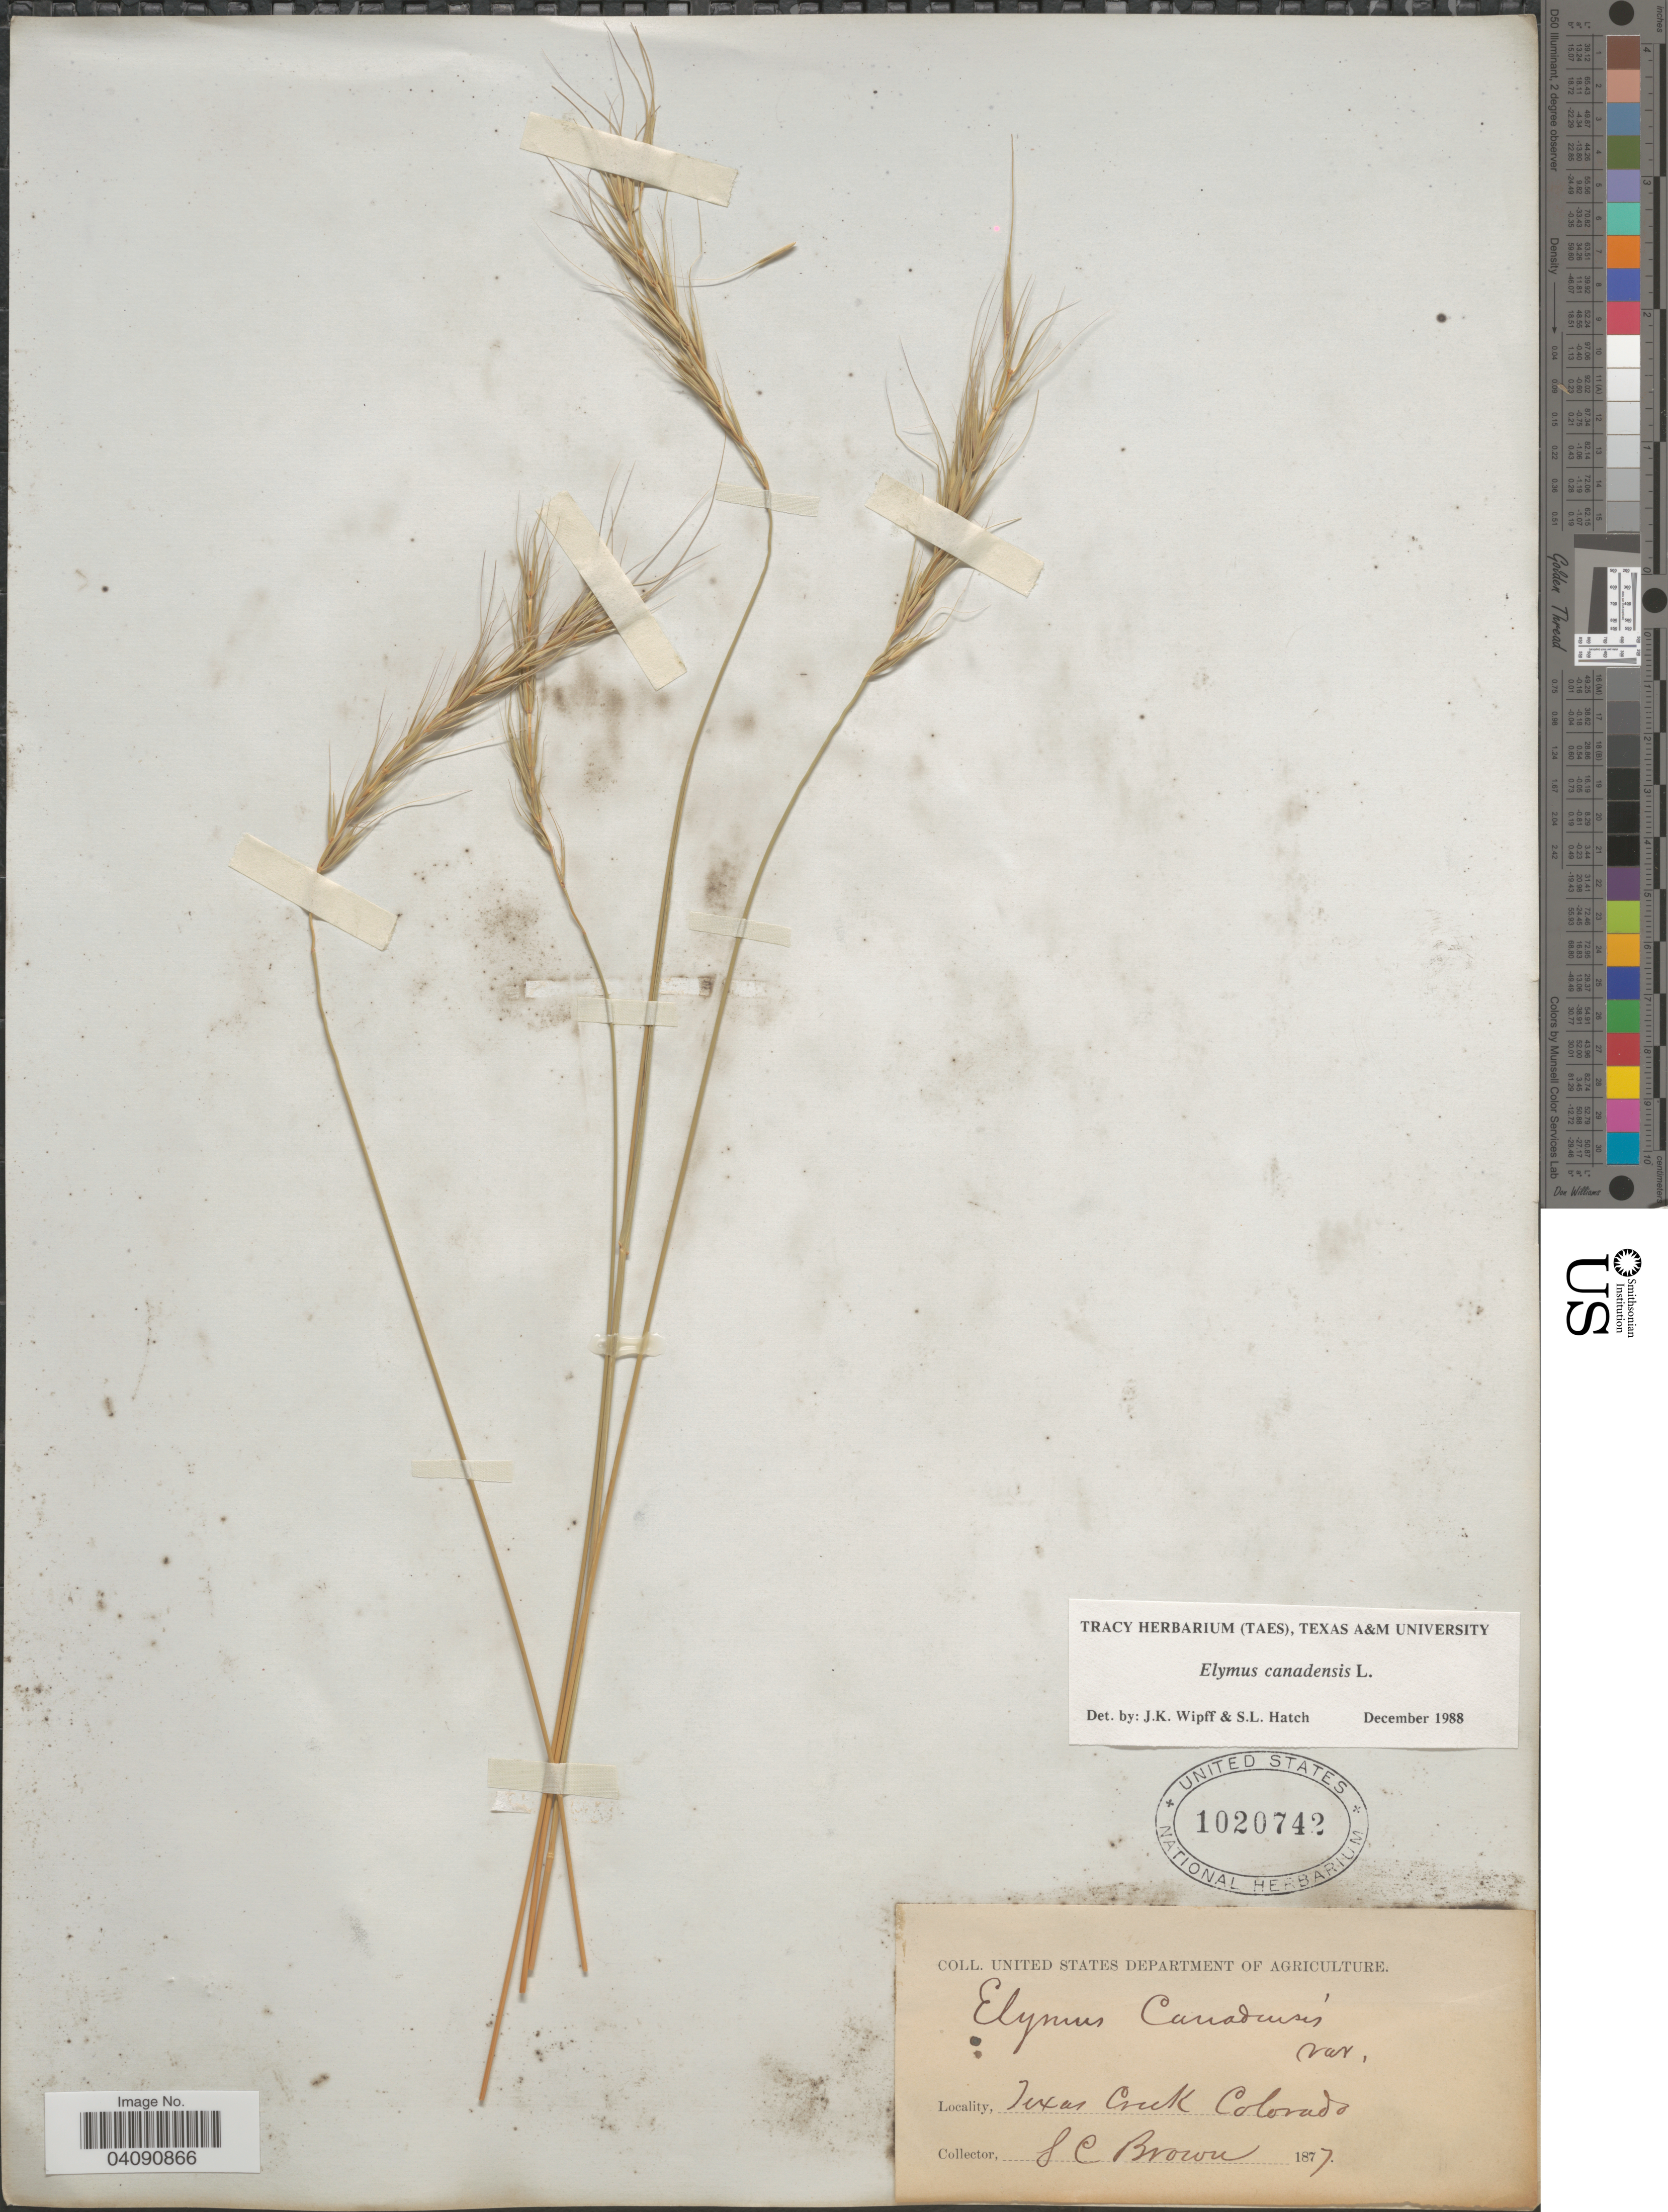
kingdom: Plantae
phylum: Tracheophyta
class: Liliopsida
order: Poales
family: Poaceae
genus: Elymus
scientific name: Elymus canadensis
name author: L.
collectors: S. Brown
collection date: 1877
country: United States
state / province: Colorado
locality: Texas Creek.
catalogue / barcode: US 1020742